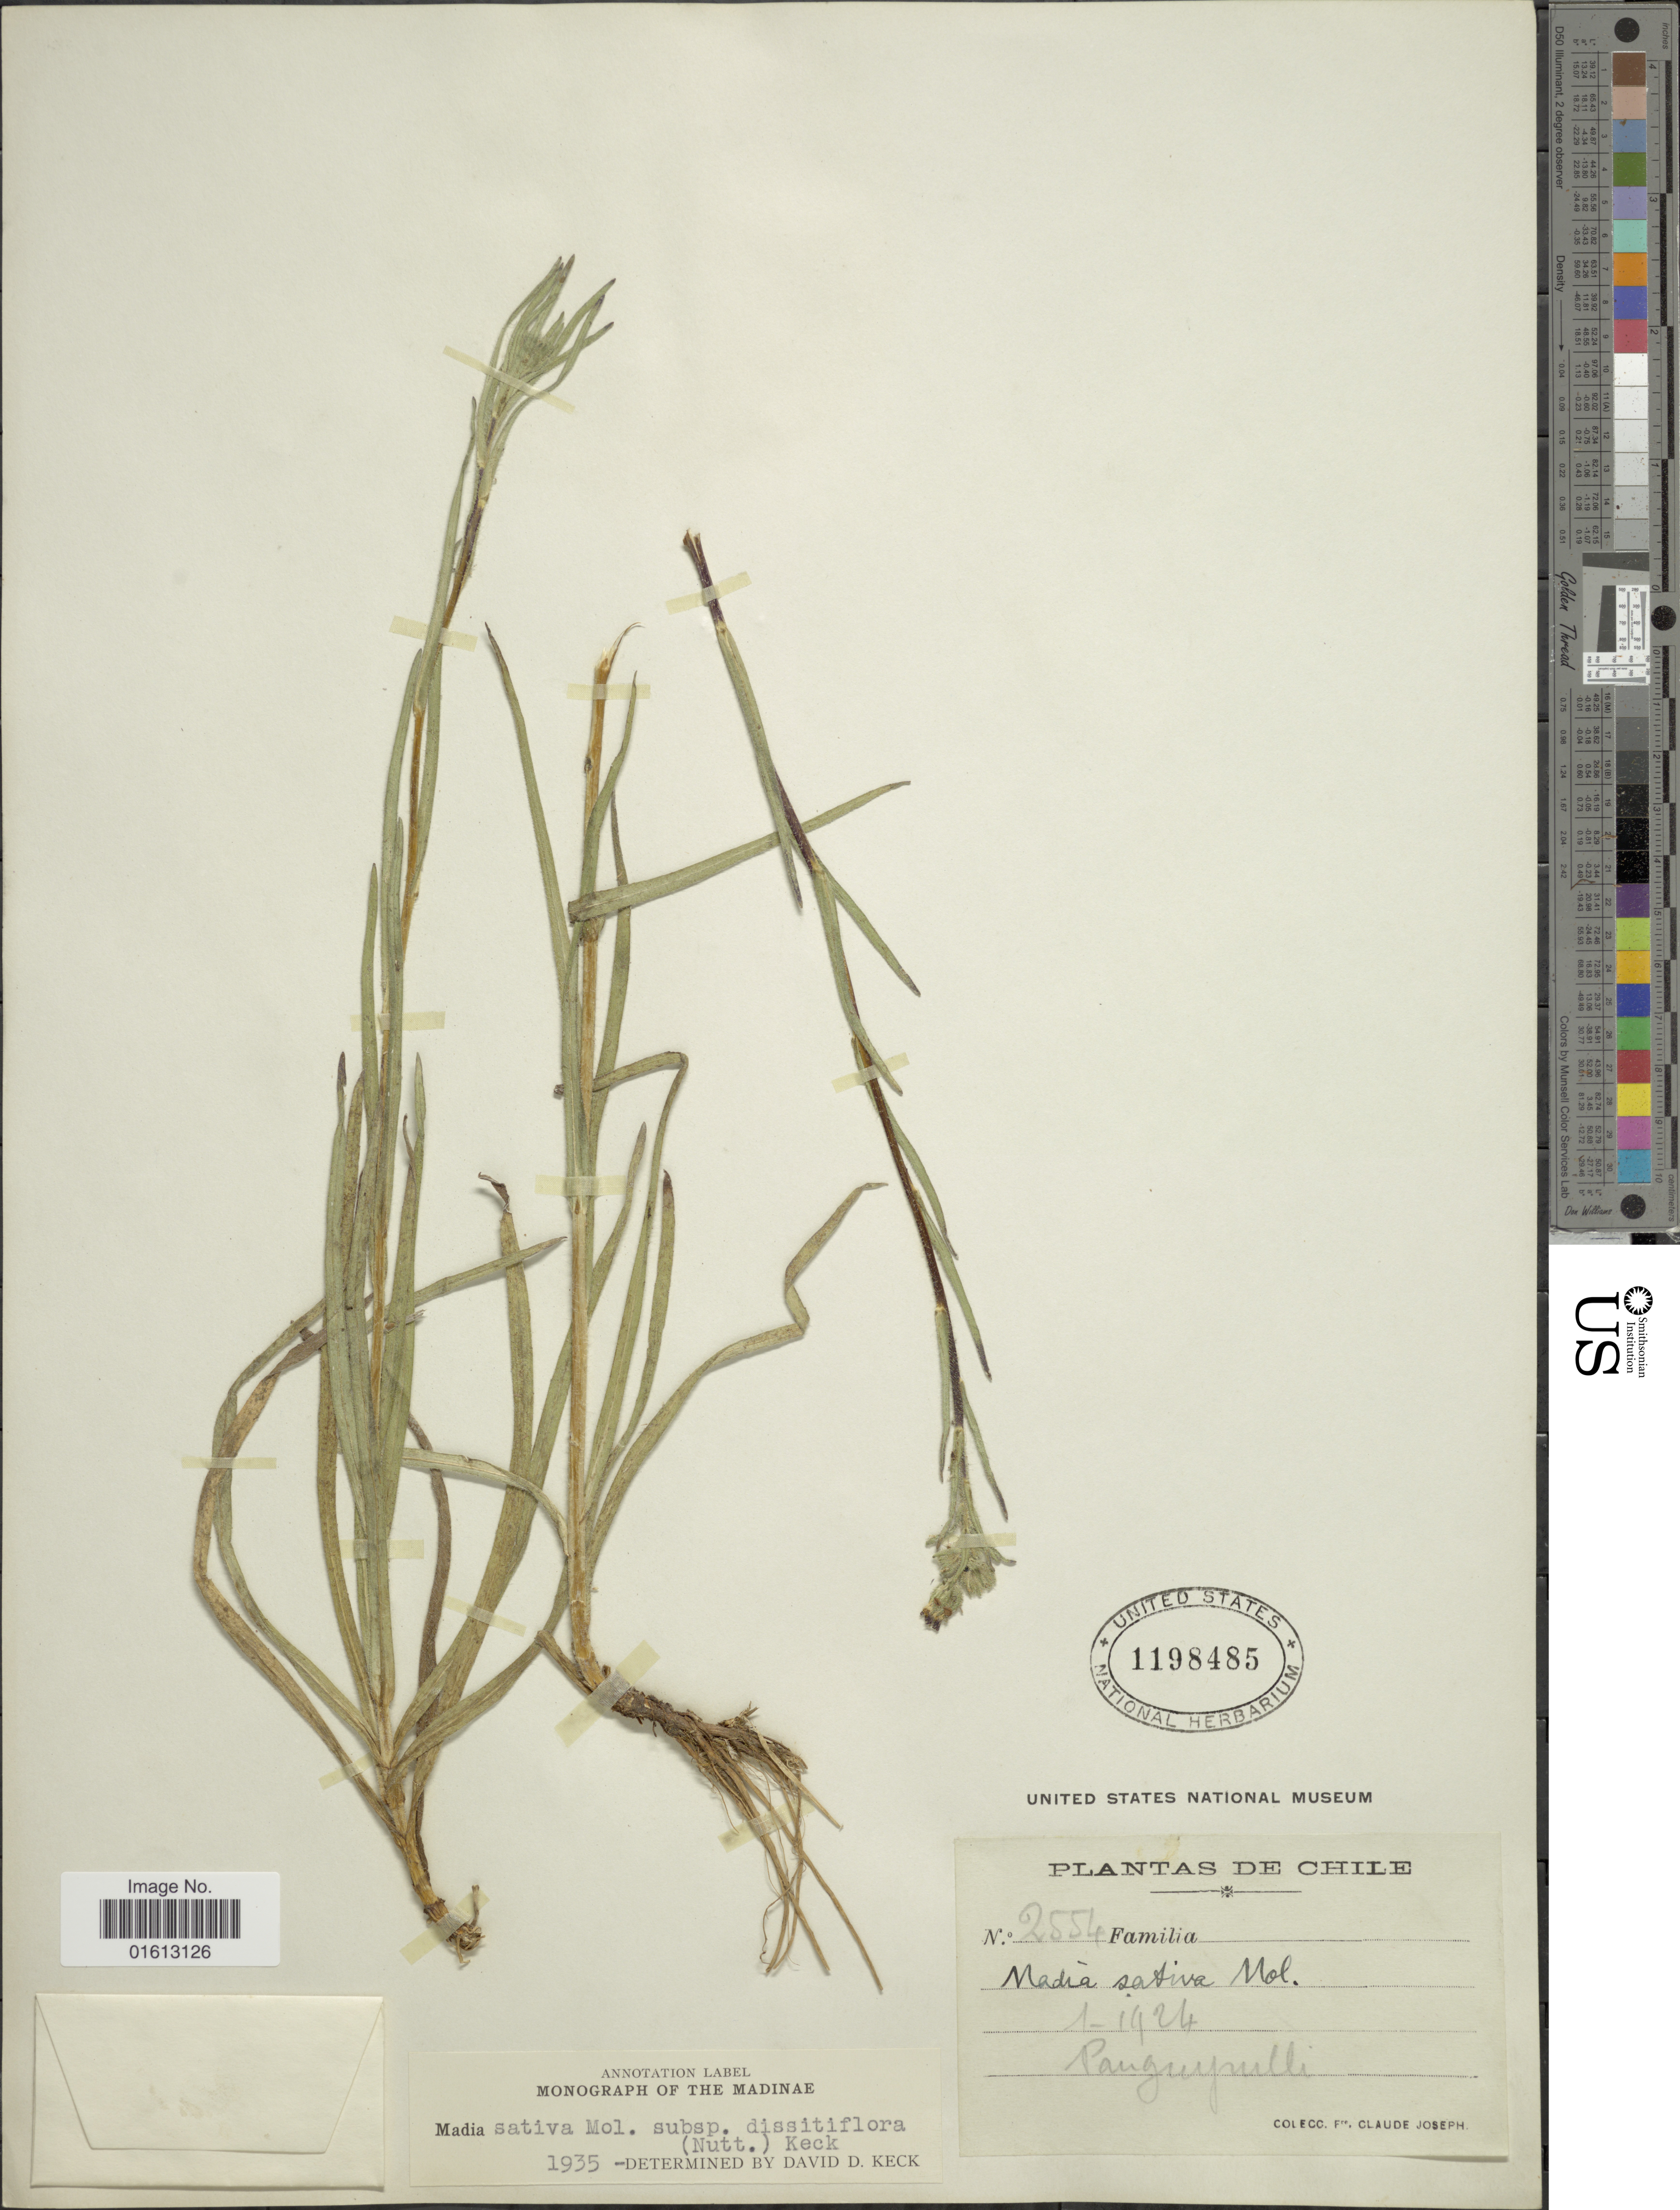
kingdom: Plantae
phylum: Tracheophyta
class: Magnoliopsida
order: Asterales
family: Asteraceae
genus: Madia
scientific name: Madia sativa subsp. dissitiflora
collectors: Bro. Claude-Joseph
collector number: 2554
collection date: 1924-01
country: Chile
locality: Panguipulli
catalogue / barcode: US 1198485